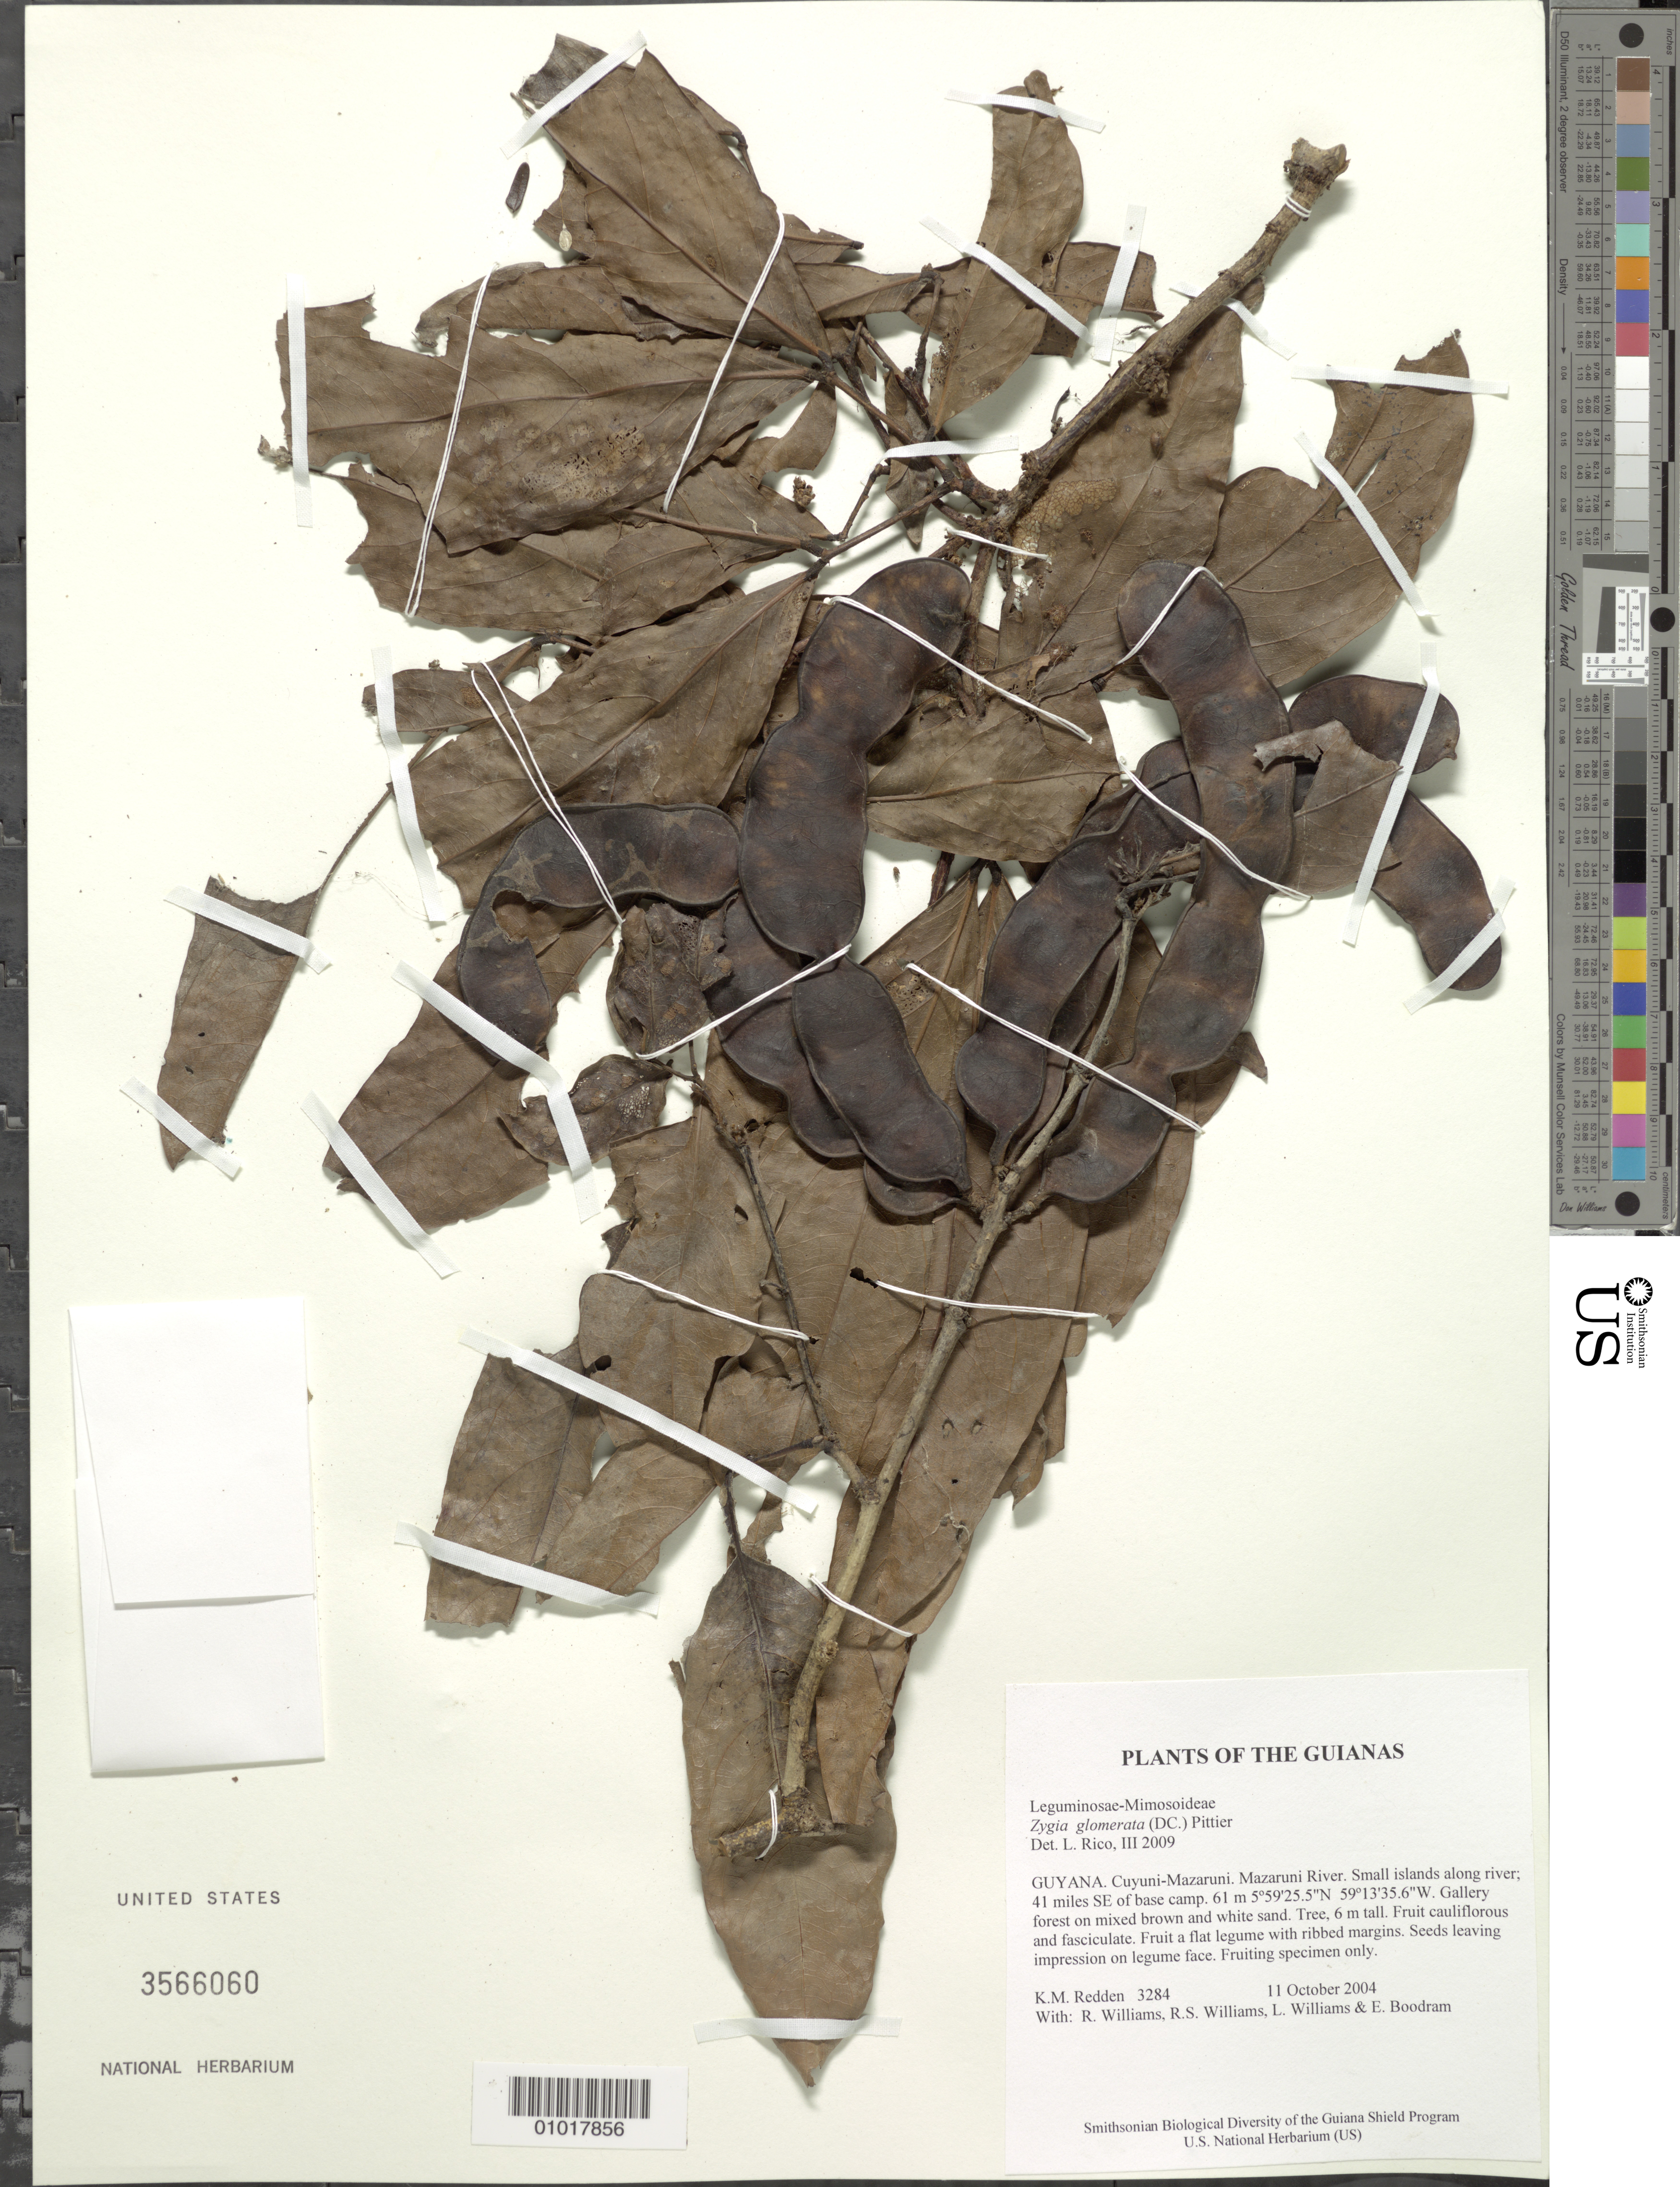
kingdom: Plantae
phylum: Tracheophyta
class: Magnoliopsida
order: Fabales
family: Fabaceae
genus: Zygia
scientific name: Zygia glomerata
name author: (DC.) Pittier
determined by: Rico Arce, María de Lourdes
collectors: K. M. Redden, R. Williams, R. S. Williams, L. Williams & E. Boodram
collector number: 3284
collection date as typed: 11 October 2004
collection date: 2004-10-11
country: Guyana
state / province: Cuyuni-Mazaruni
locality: Mazaruni River. Small islands along river; 41 miles SE of base camp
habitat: Gallery forest on mixed brown and white sand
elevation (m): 61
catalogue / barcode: US 3566060